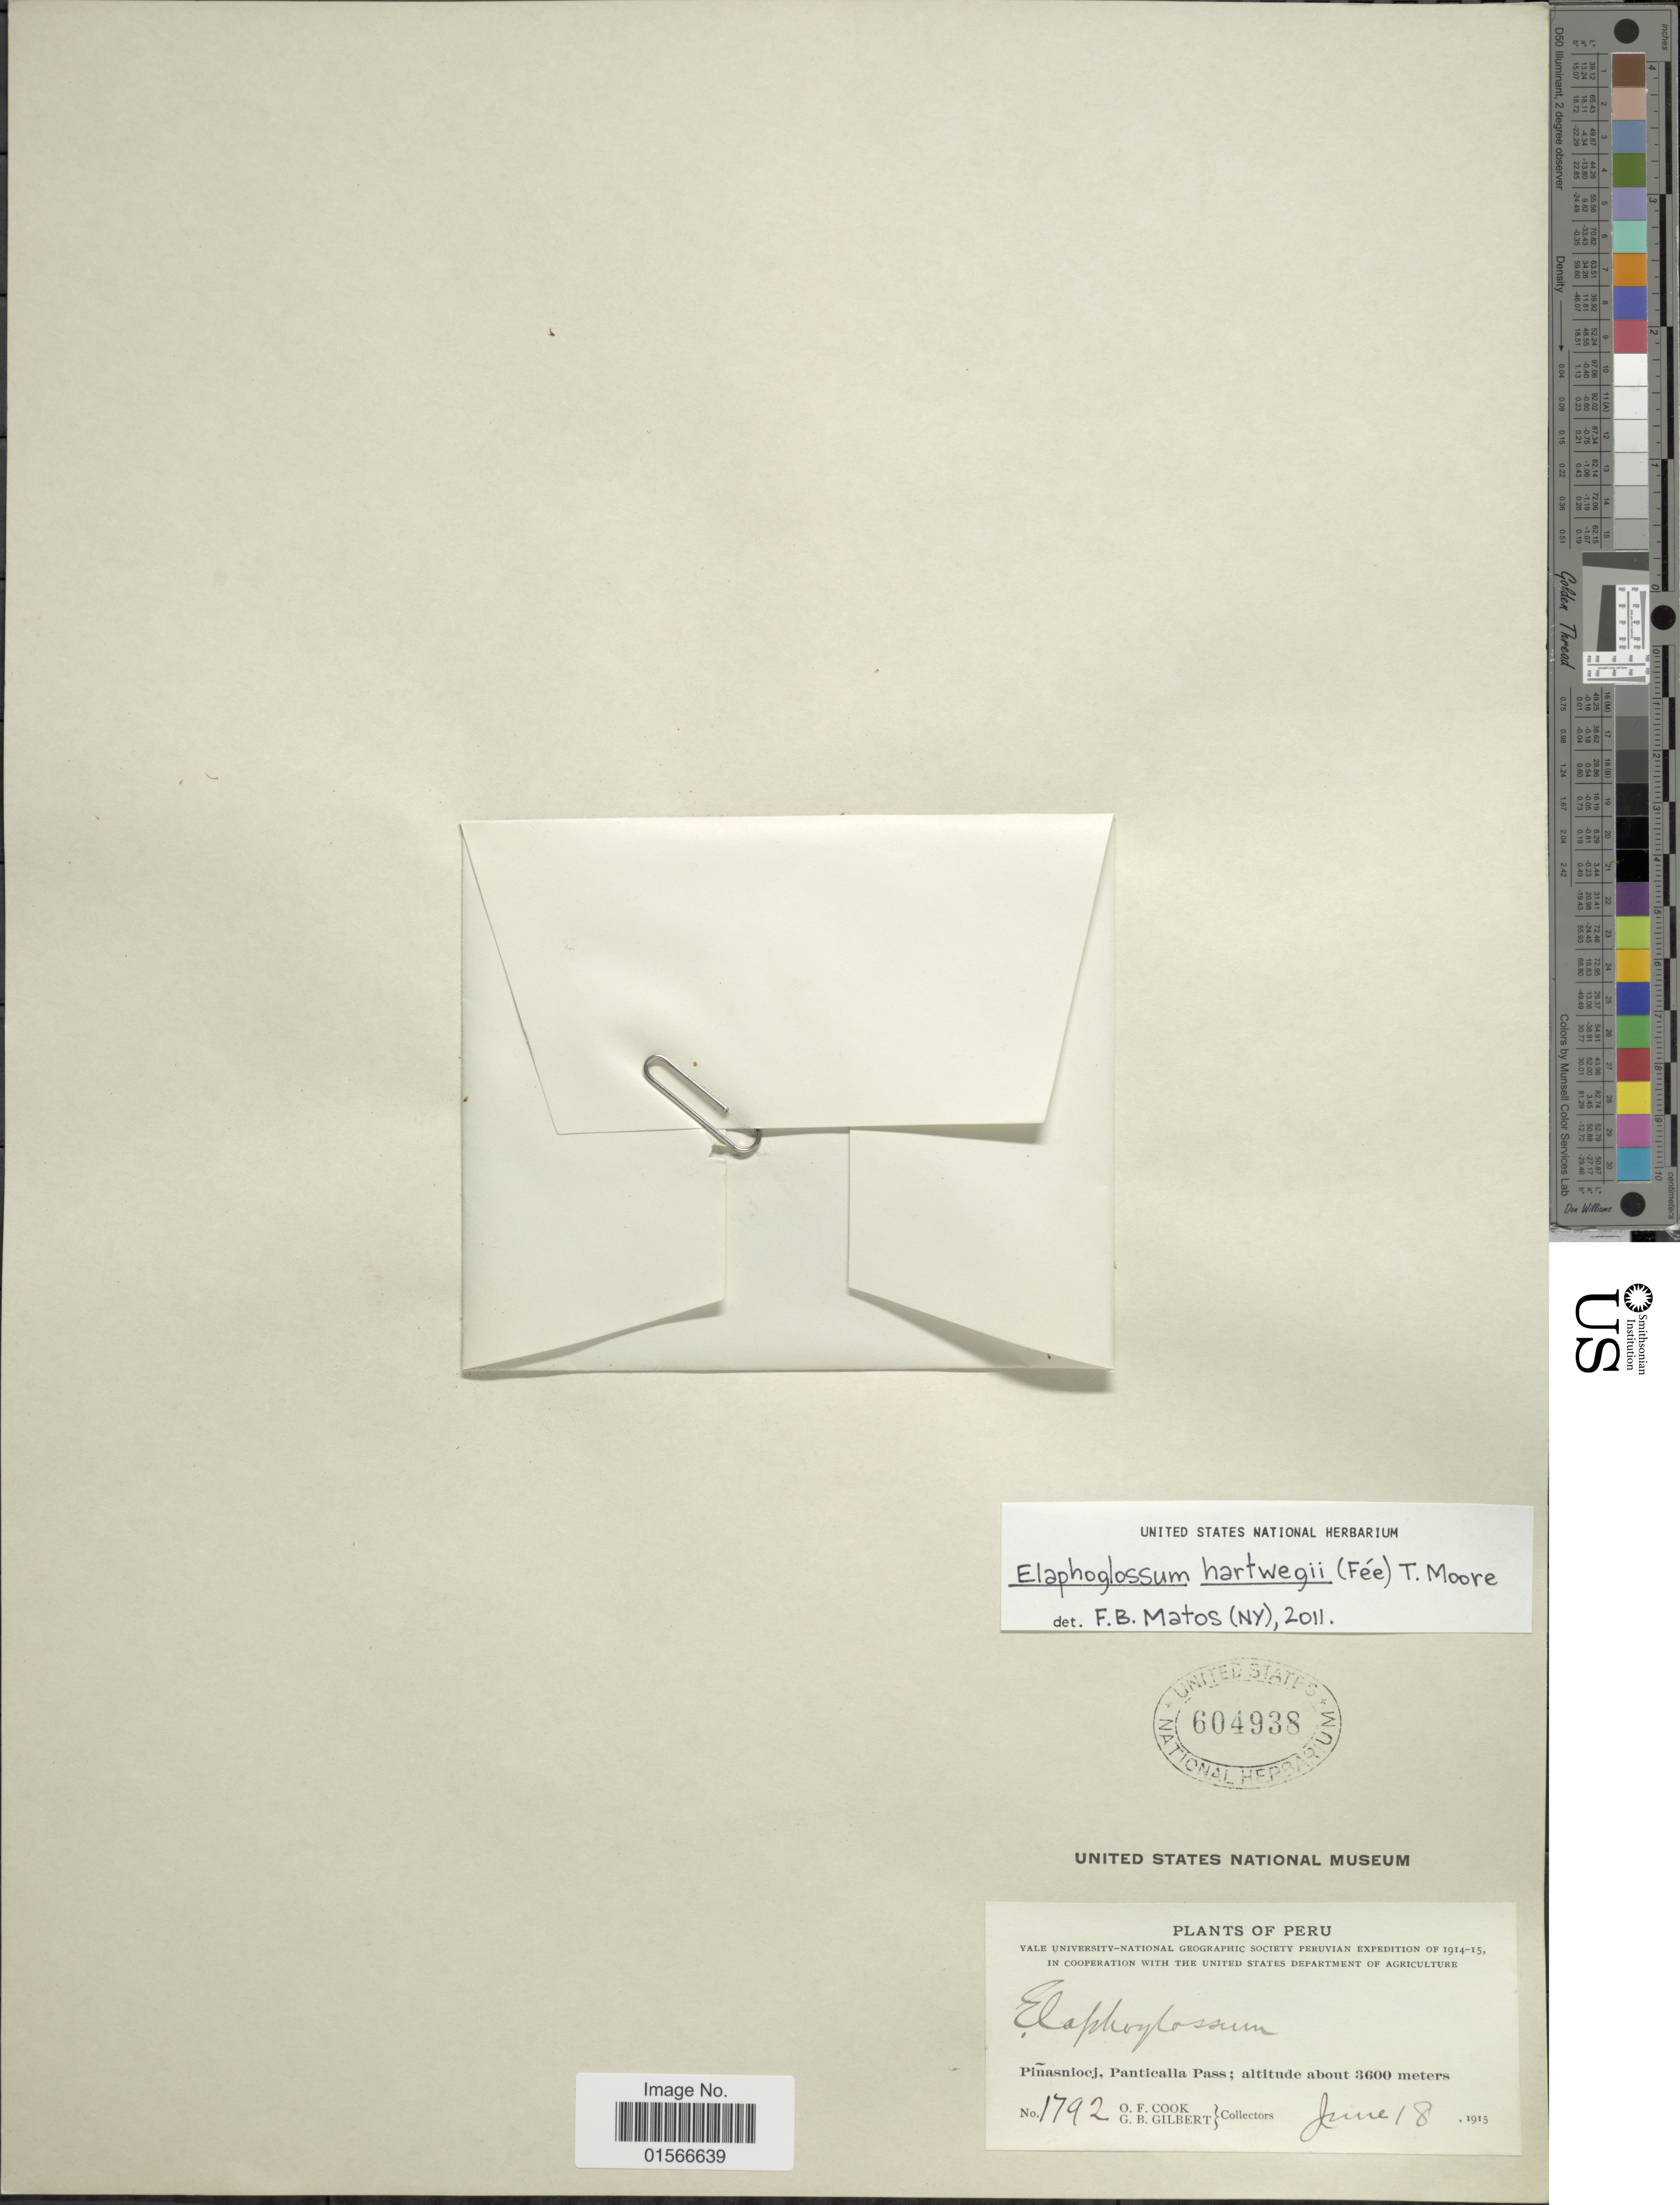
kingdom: Plantae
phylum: Tracheophyta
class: Polypodiopsida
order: Polypodiales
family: Dryopteridaceae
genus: Elaphoglossum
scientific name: Elaphoglossum hartwegii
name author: (Fée) T. Moore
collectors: O. F. Cook & G. B. Gilbert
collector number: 1792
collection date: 1915-06-18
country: Peru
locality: Piñasniocj, Panticalla Pass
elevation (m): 3600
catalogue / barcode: US 604938